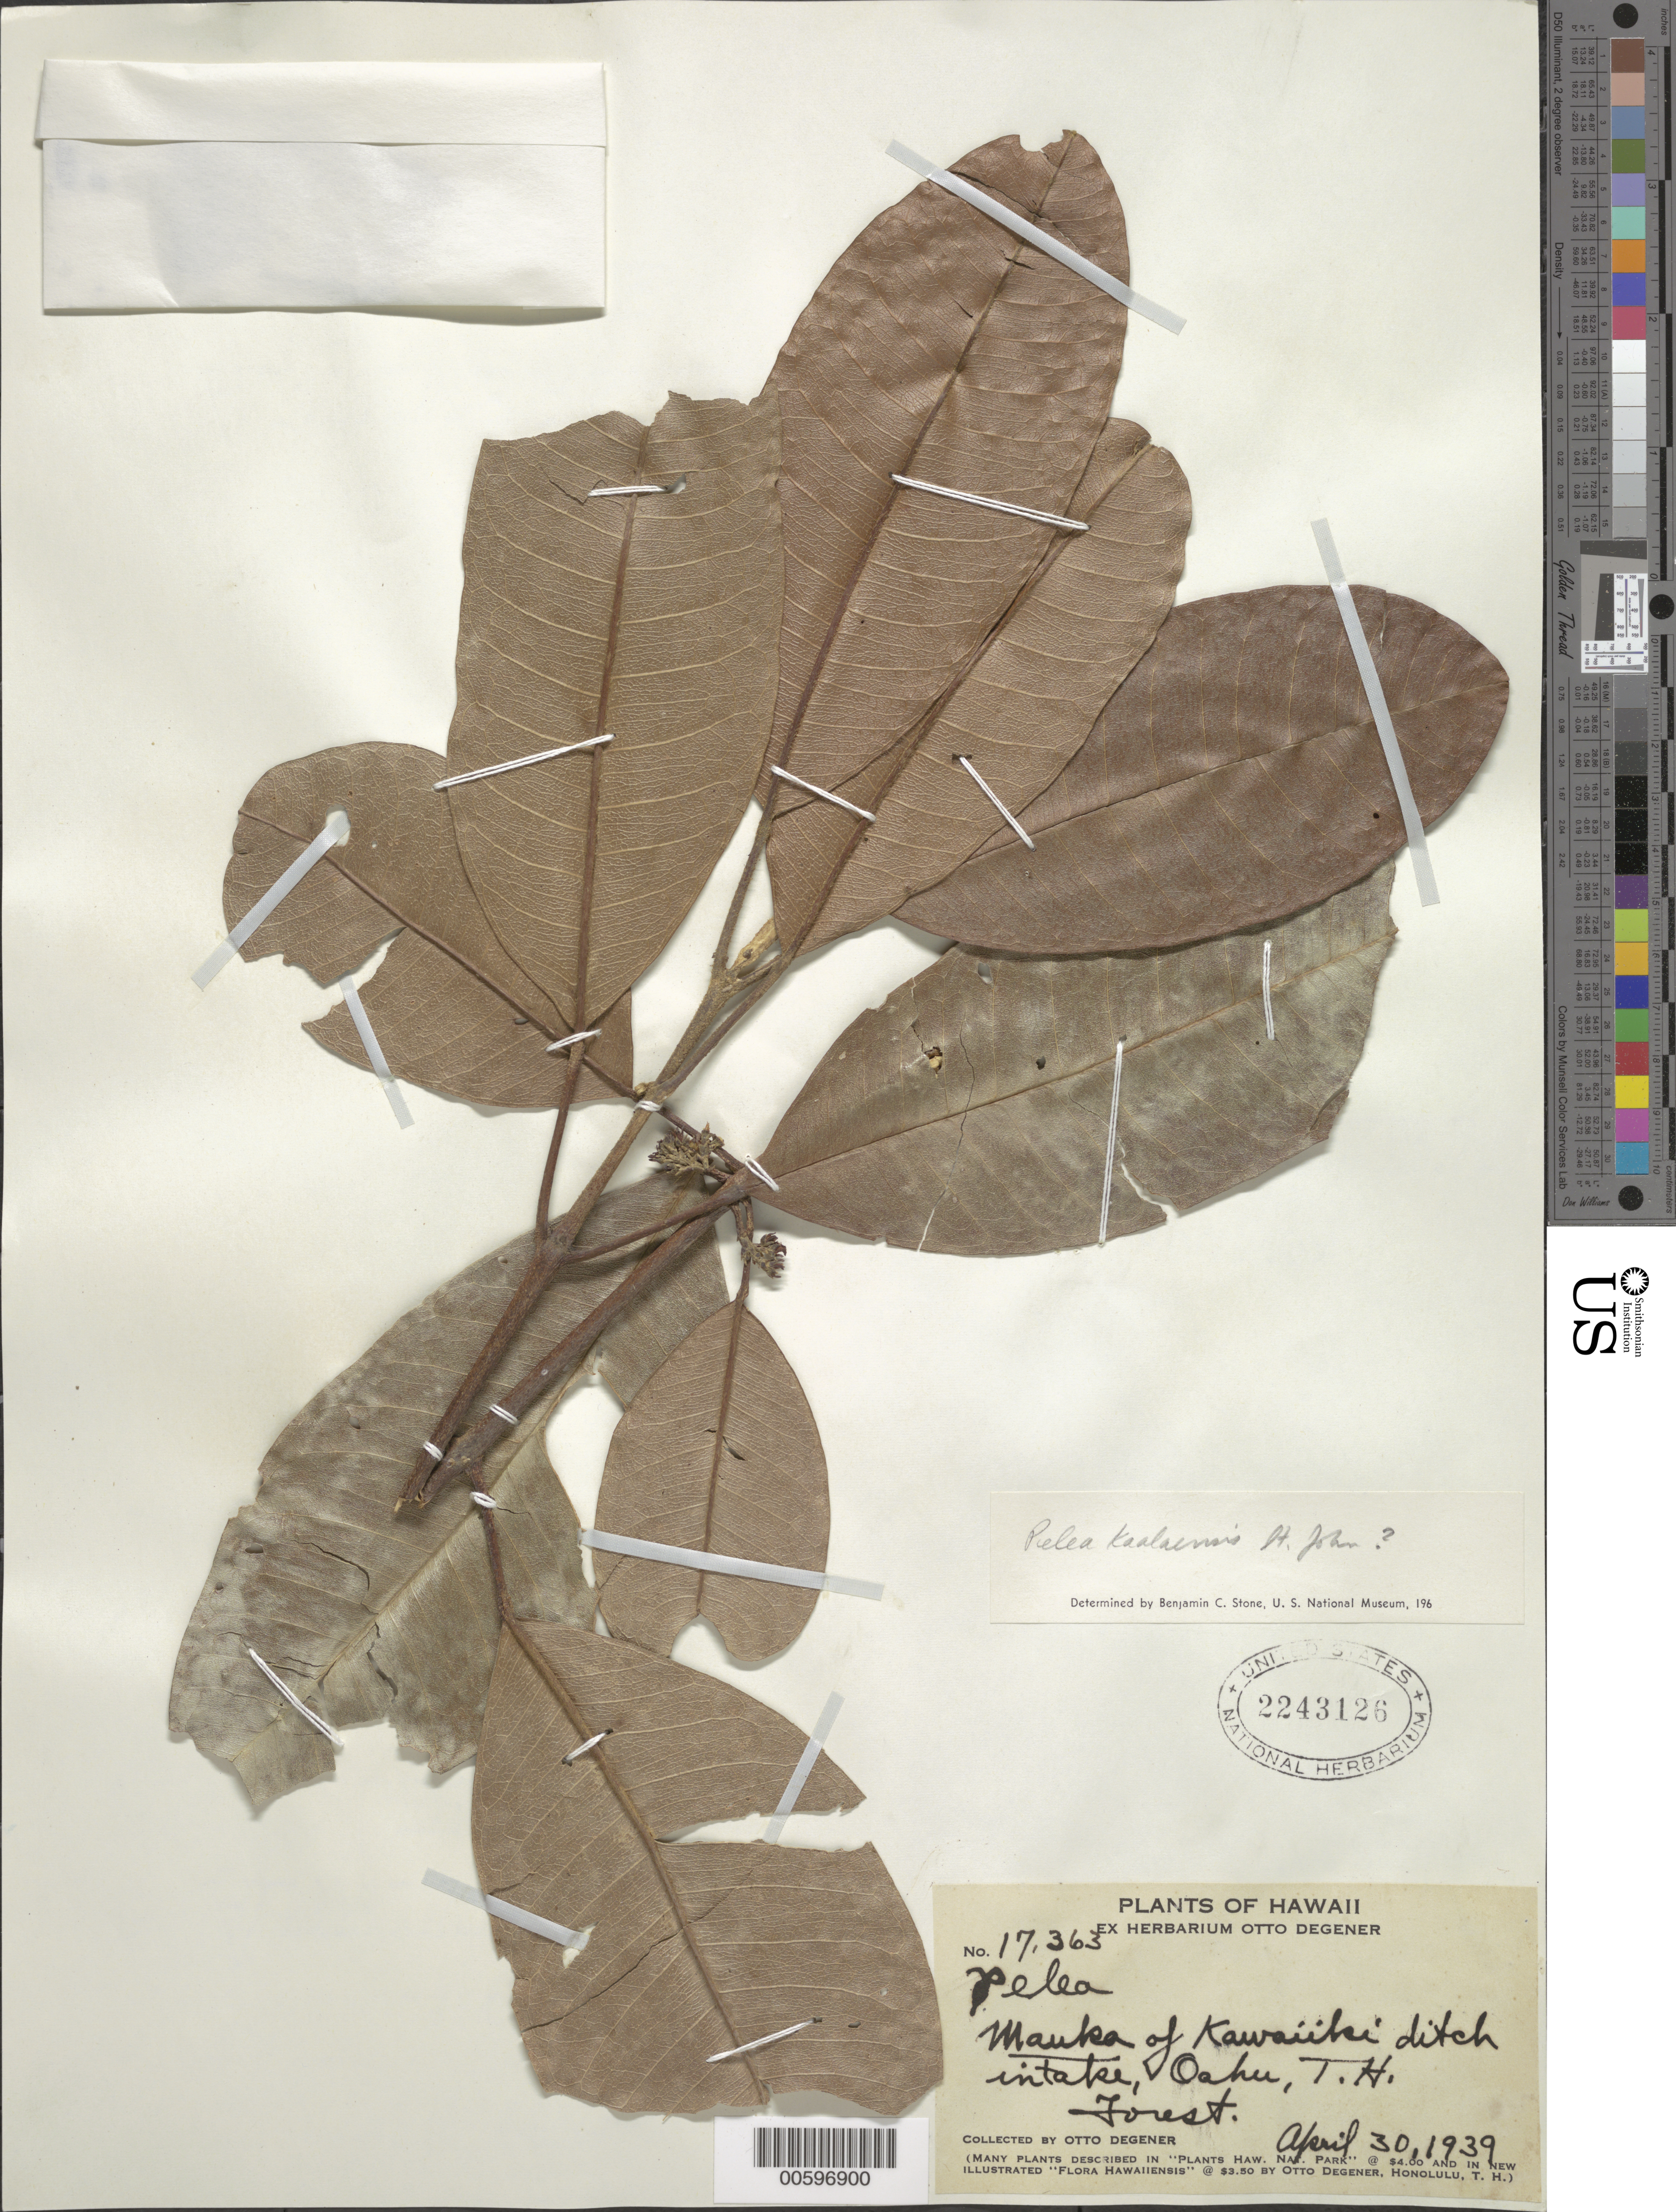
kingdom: Plantae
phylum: Tracheophyta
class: Magnoliopsida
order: Sapindales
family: Rutaceae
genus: Melicope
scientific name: Melicope kaalaensis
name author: (H. St. John) T.G. Hartley & B.C. Stone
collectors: O. Degener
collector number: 17363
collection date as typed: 30 Apr 1939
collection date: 1939-04-30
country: United States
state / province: Hawaii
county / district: Honolulu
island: Oahu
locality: Mauka of Kawaiiki ditch intake.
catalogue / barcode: US 2243126